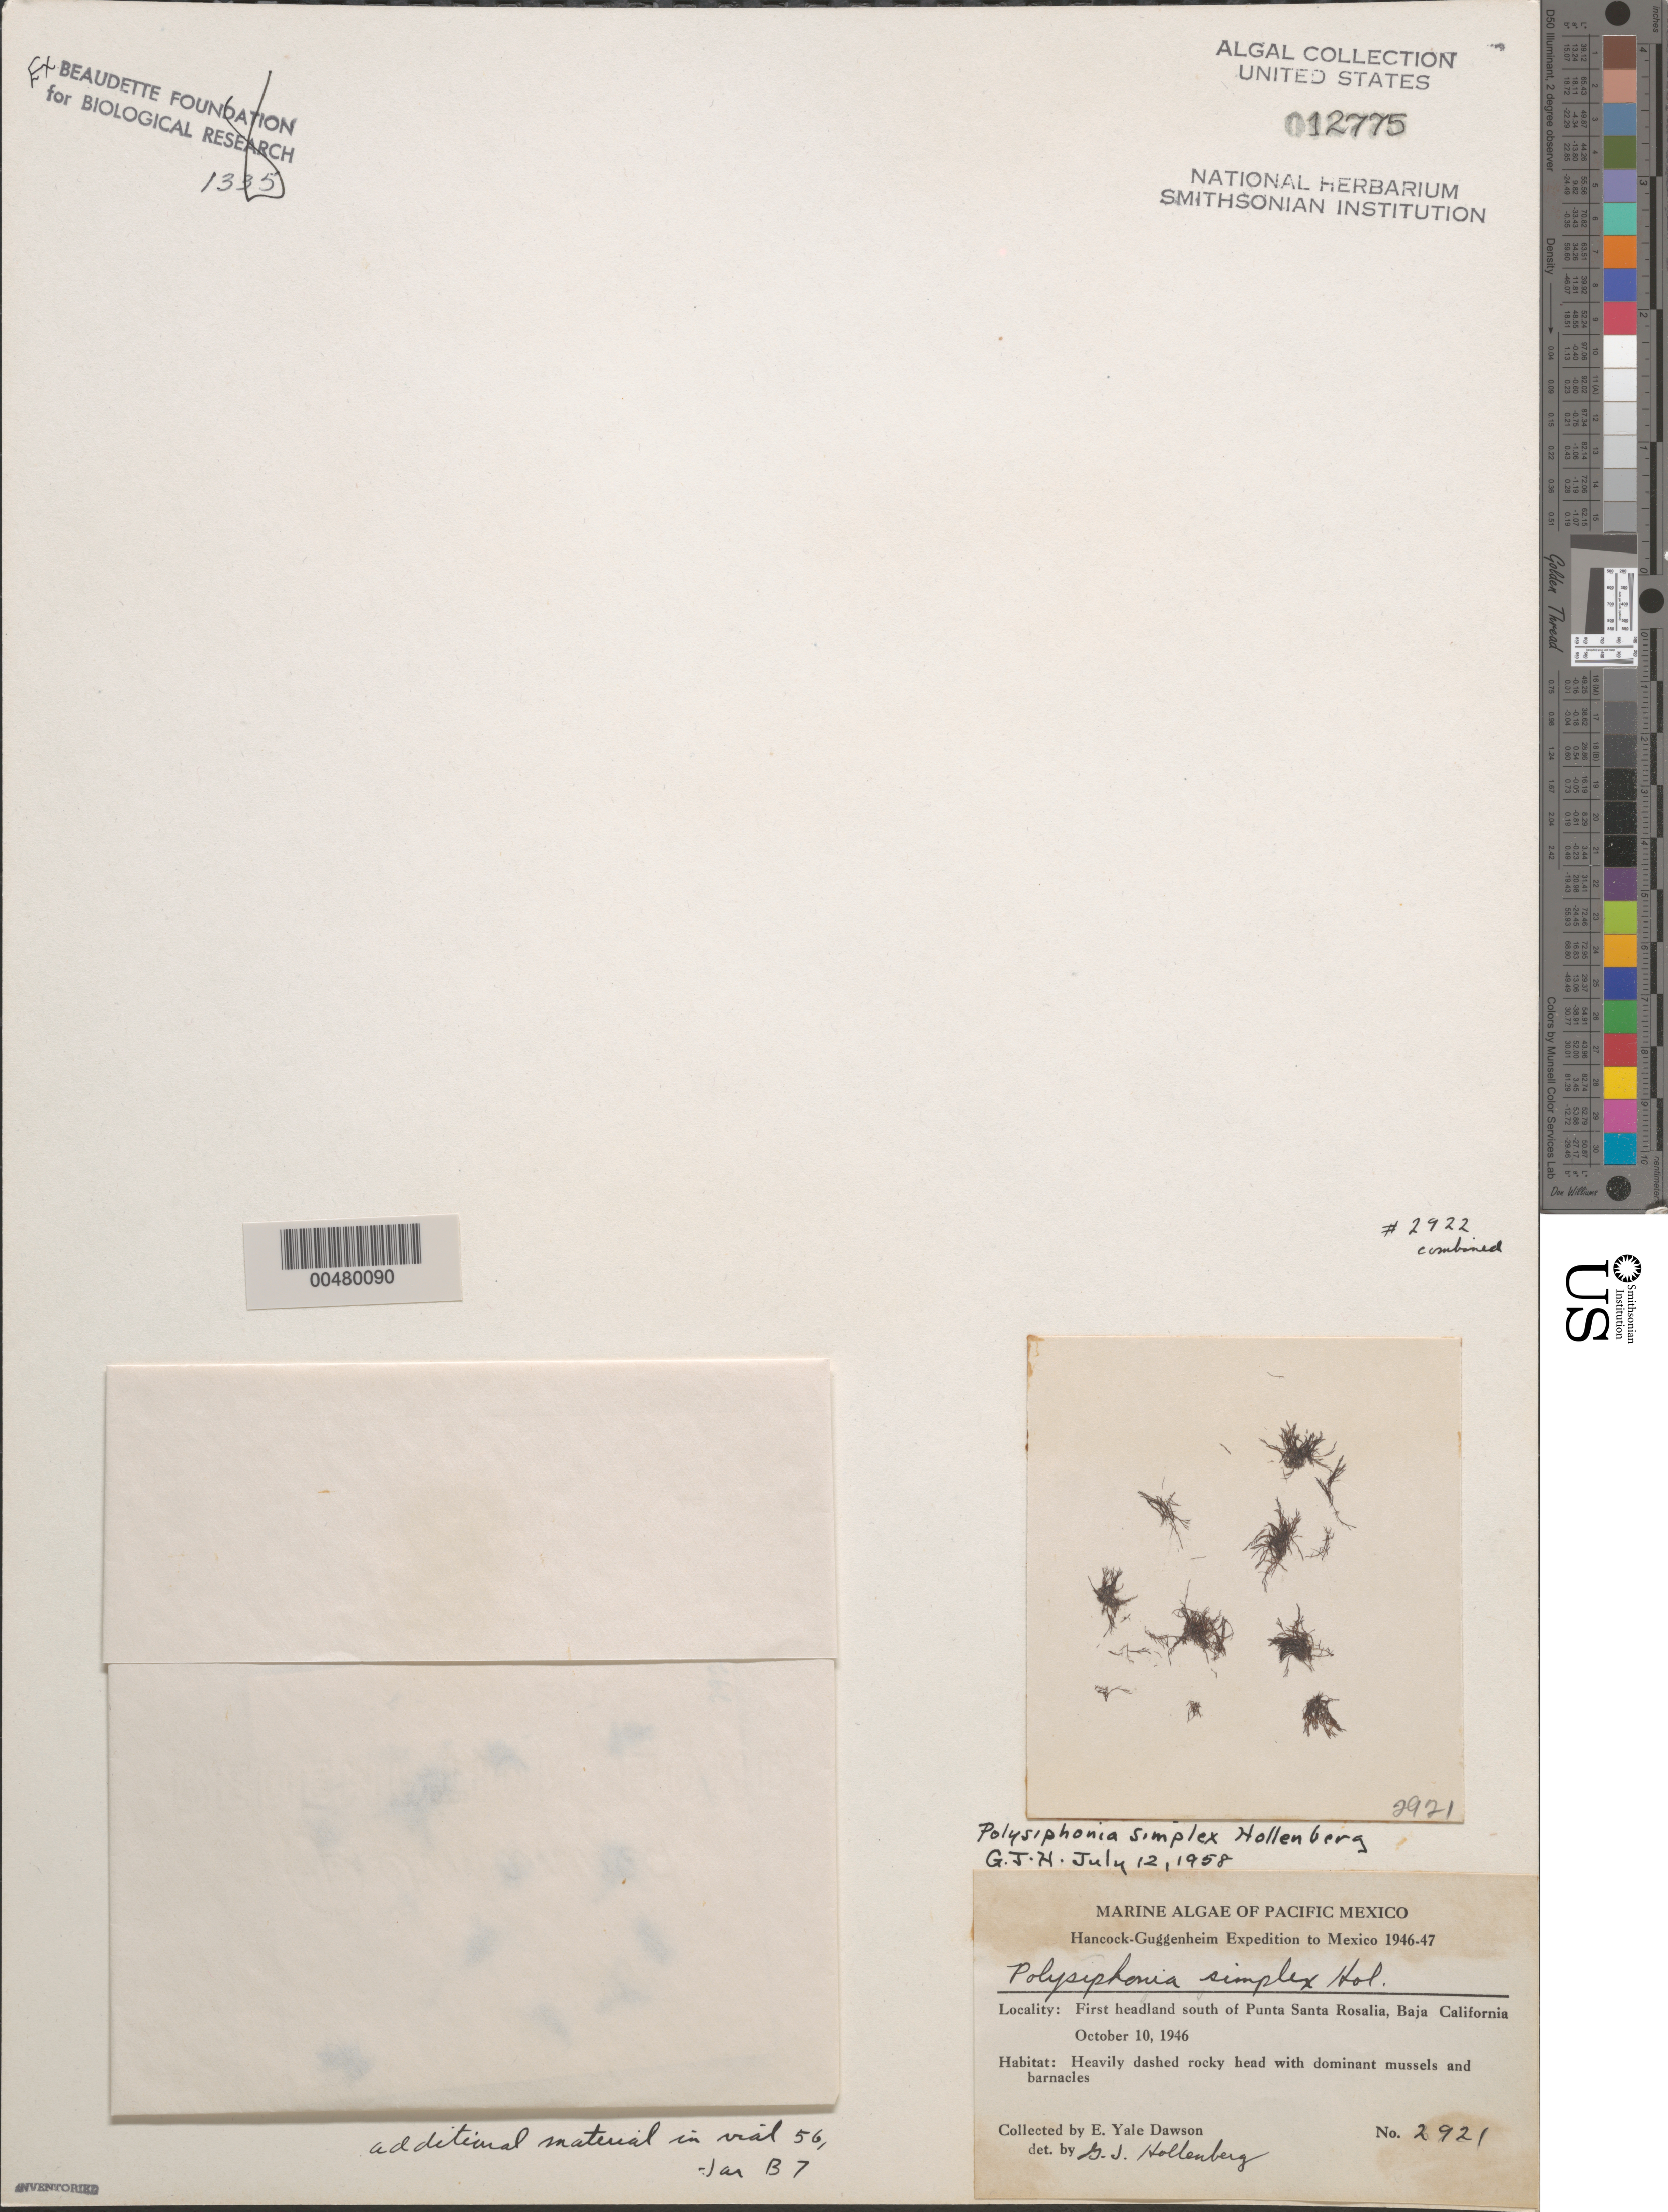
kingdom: Plantae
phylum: Rhodophyta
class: Florideophyceae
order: Ceramiales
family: Rhodomelaceae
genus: Melanothamnus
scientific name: Melanothamnus simplex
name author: (Hollenb.) Diaz-Tapia & Maggs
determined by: Algae name updating Project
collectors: E. Y. Dawson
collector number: EYD 2921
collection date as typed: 10 Oct 1946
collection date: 1946-10-10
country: Mexico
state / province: Baja California Sur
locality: First headland south of Punta Santa Rosalia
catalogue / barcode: US 12775